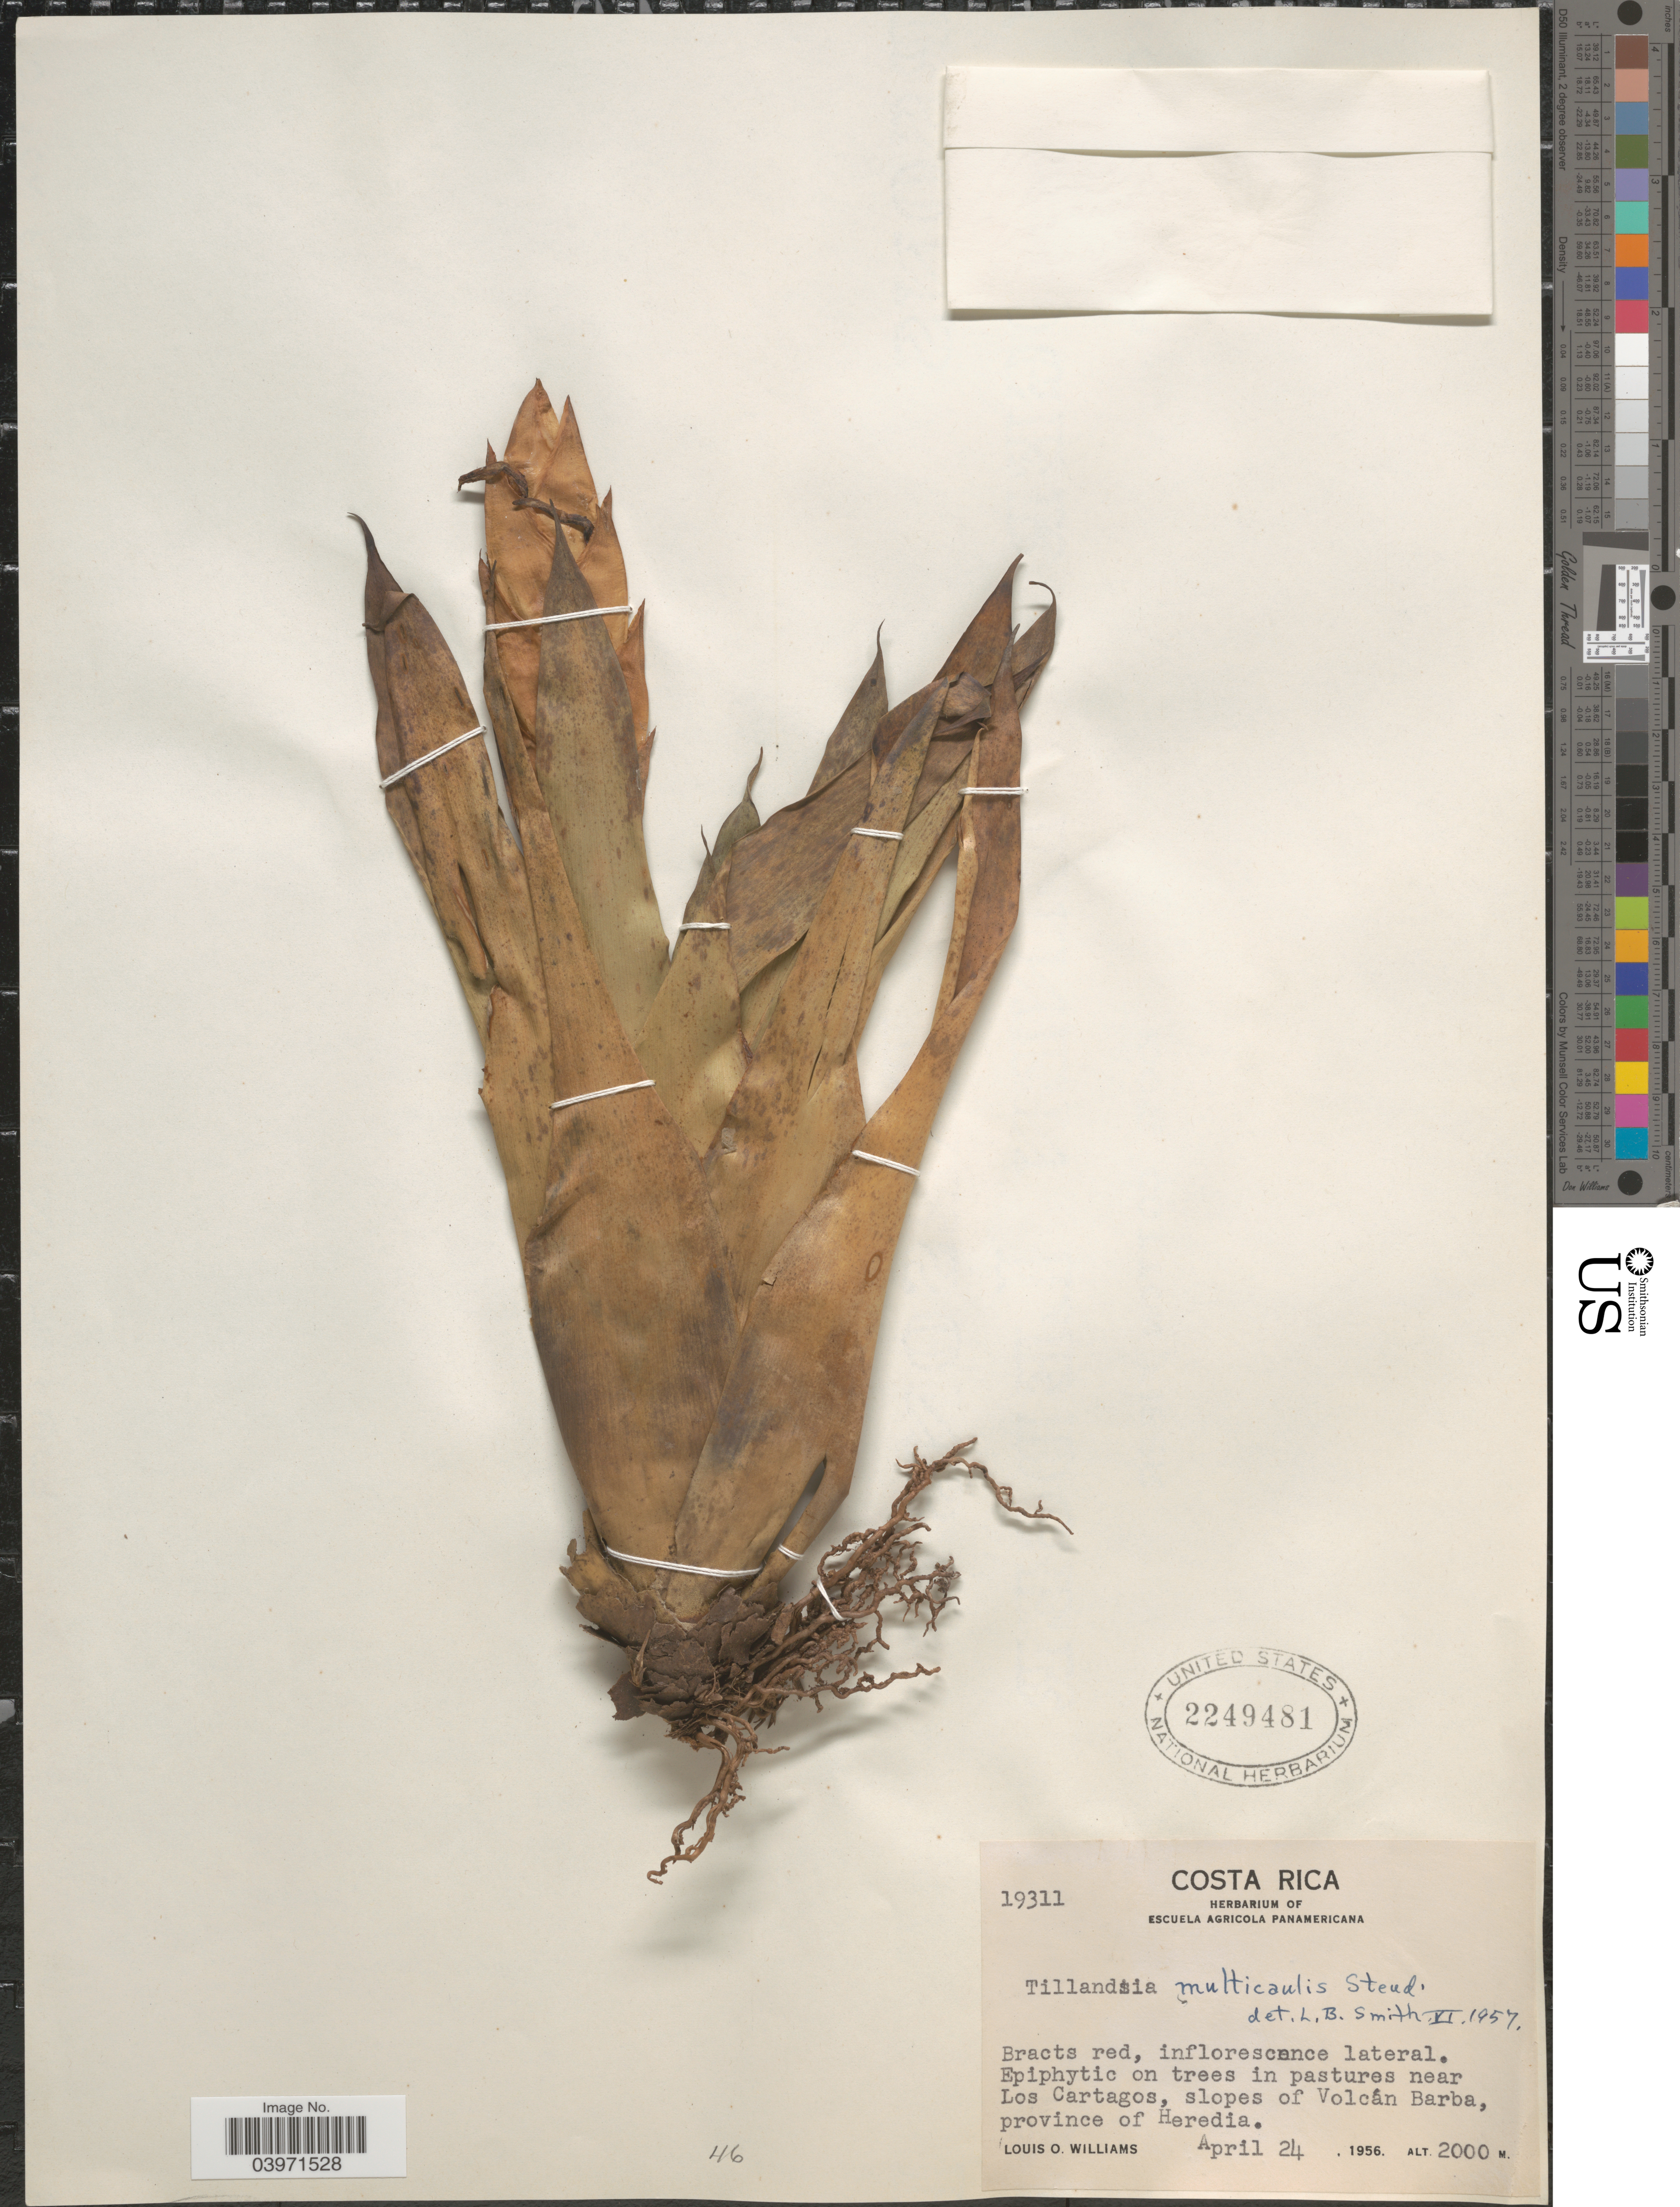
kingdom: Plantae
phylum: Tracheophyta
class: Liliopsida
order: Poales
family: Bromeliaceae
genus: Tillandsia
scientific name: Tillandsia multicaulis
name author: Steud.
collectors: L. O. Williams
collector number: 19311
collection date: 1956-04-24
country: Costa Rica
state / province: Heredia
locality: In pastures near Los Cartagos, slopes of Volcán Barba.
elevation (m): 2000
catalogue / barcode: US 2249481